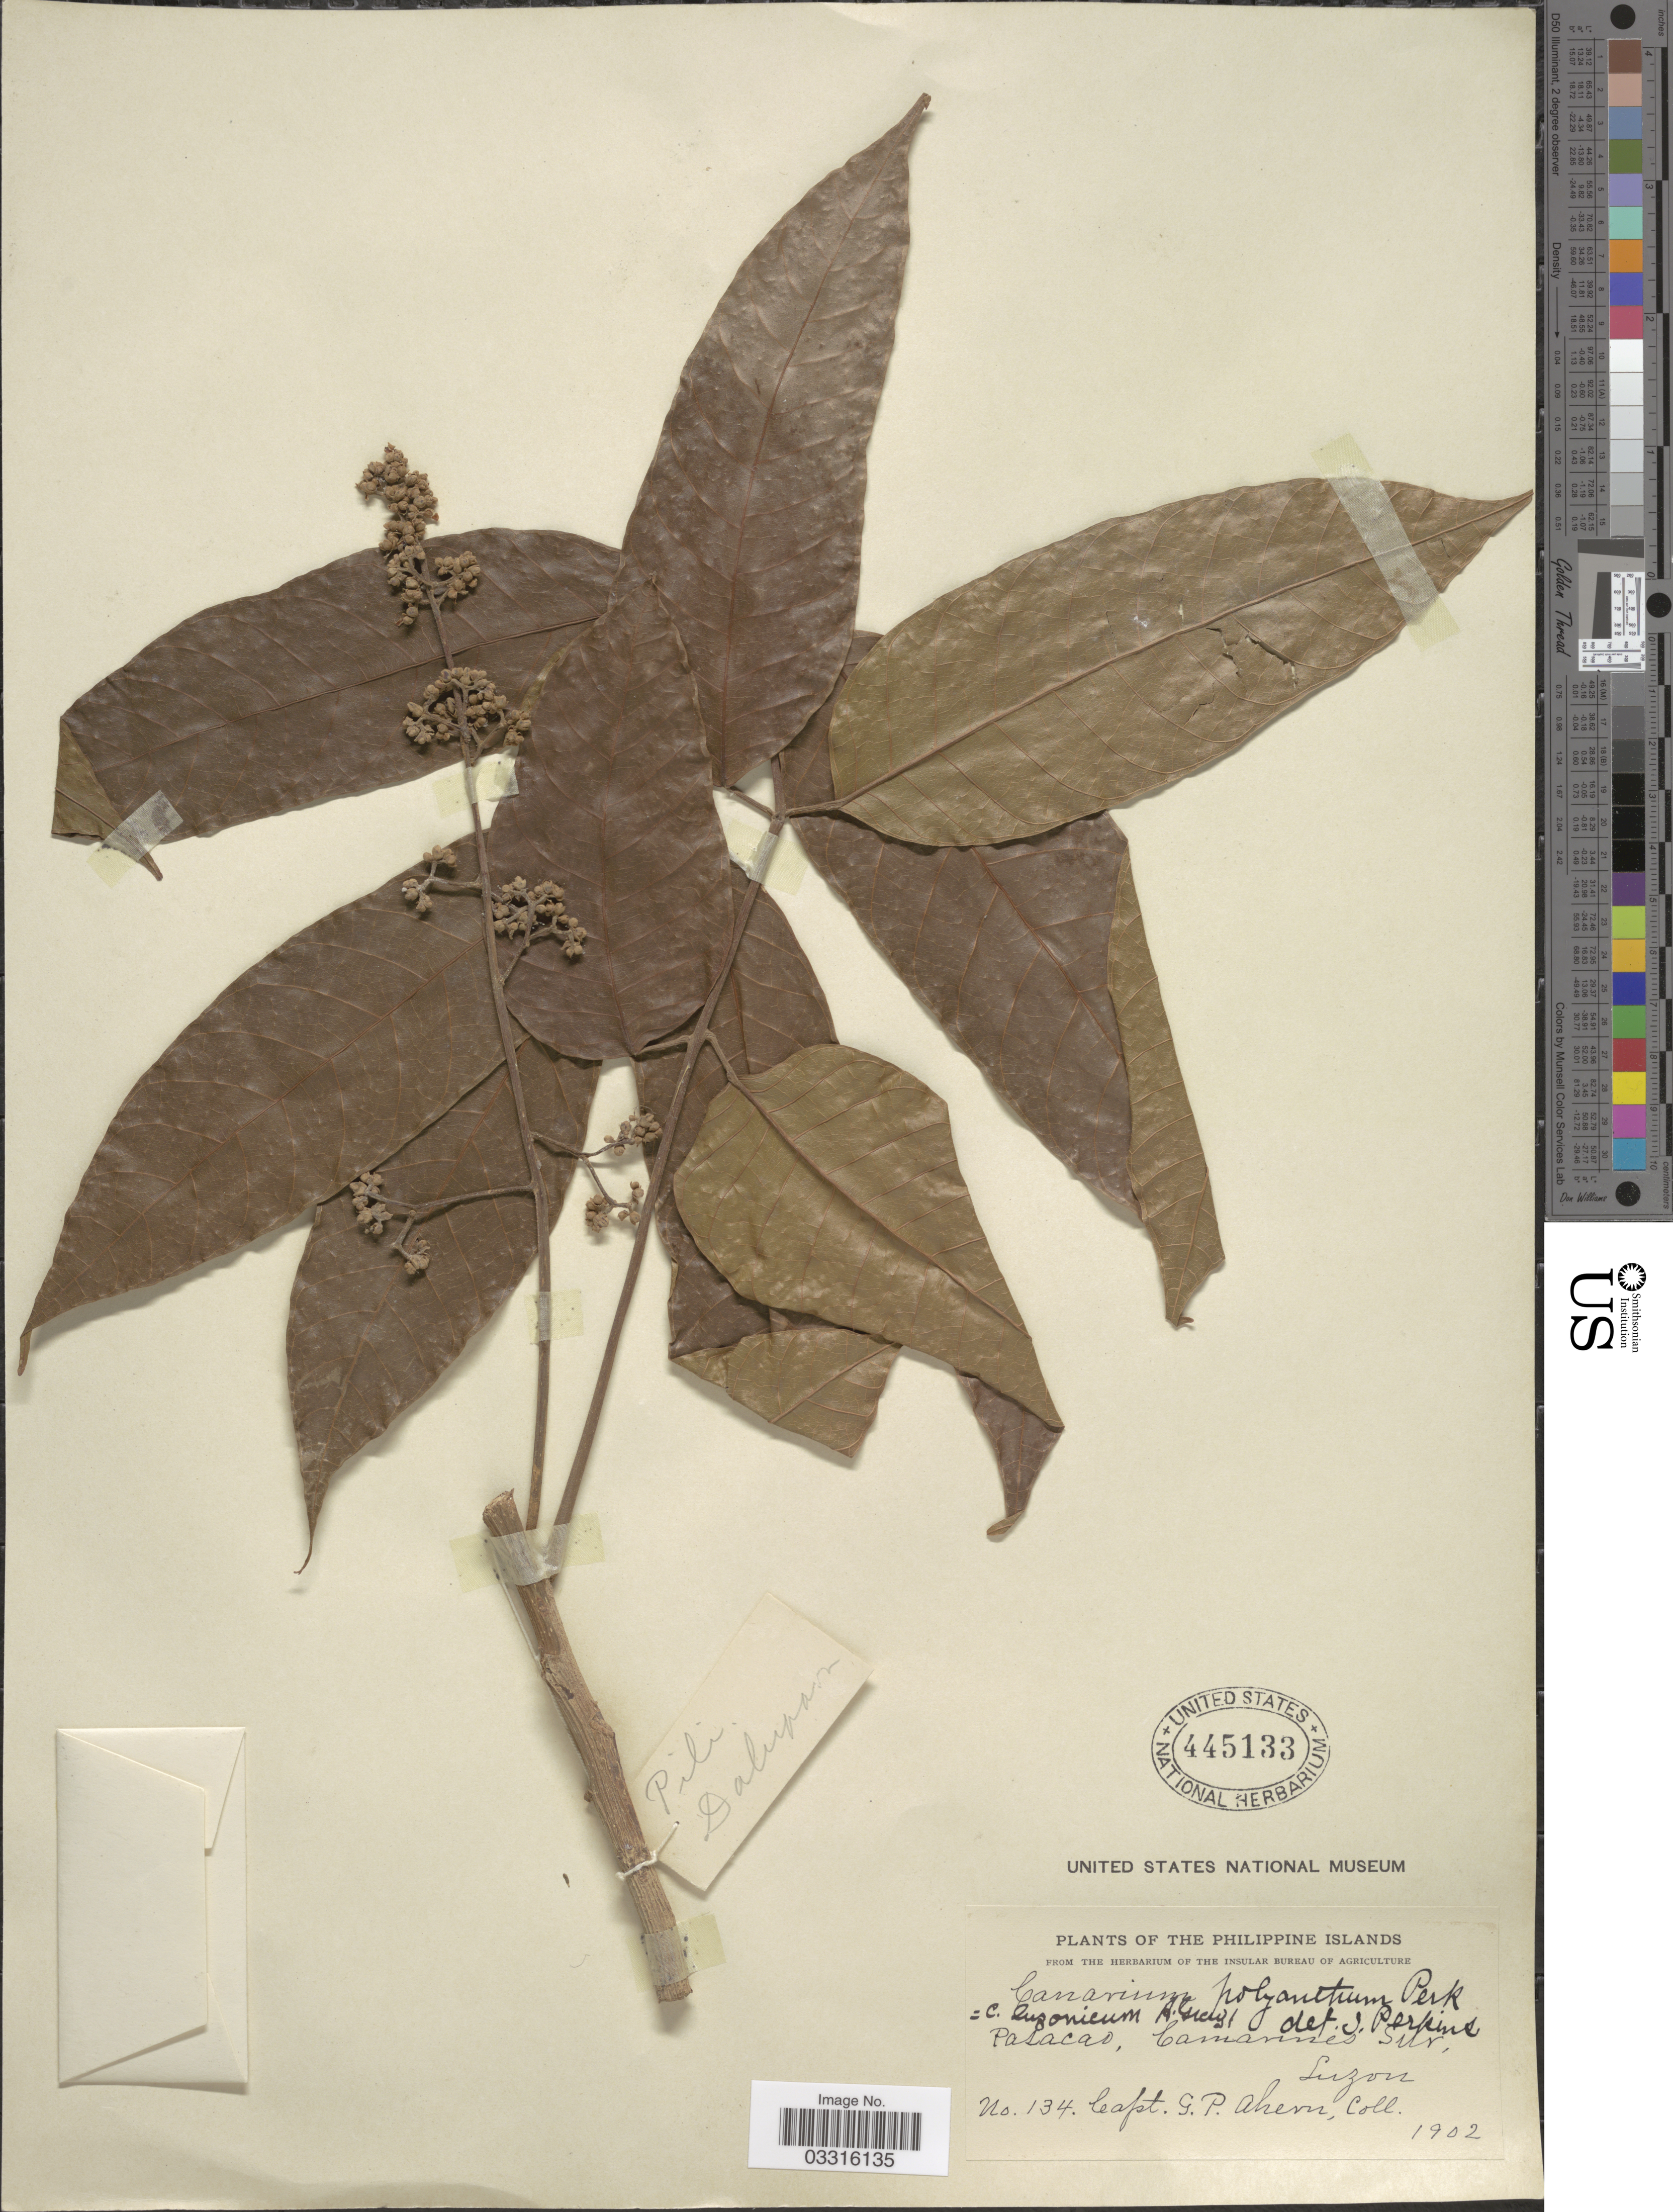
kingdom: Plantae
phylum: Tracheophyta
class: Magnoliopsida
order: Sapindales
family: Burseraceae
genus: Canarium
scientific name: Canarium luzonicum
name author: (Blume) A. Gray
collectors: G. Ahern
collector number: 134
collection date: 1902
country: Philippines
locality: Pasacao, Camarines Sur, Luzon.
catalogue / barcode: US 445133